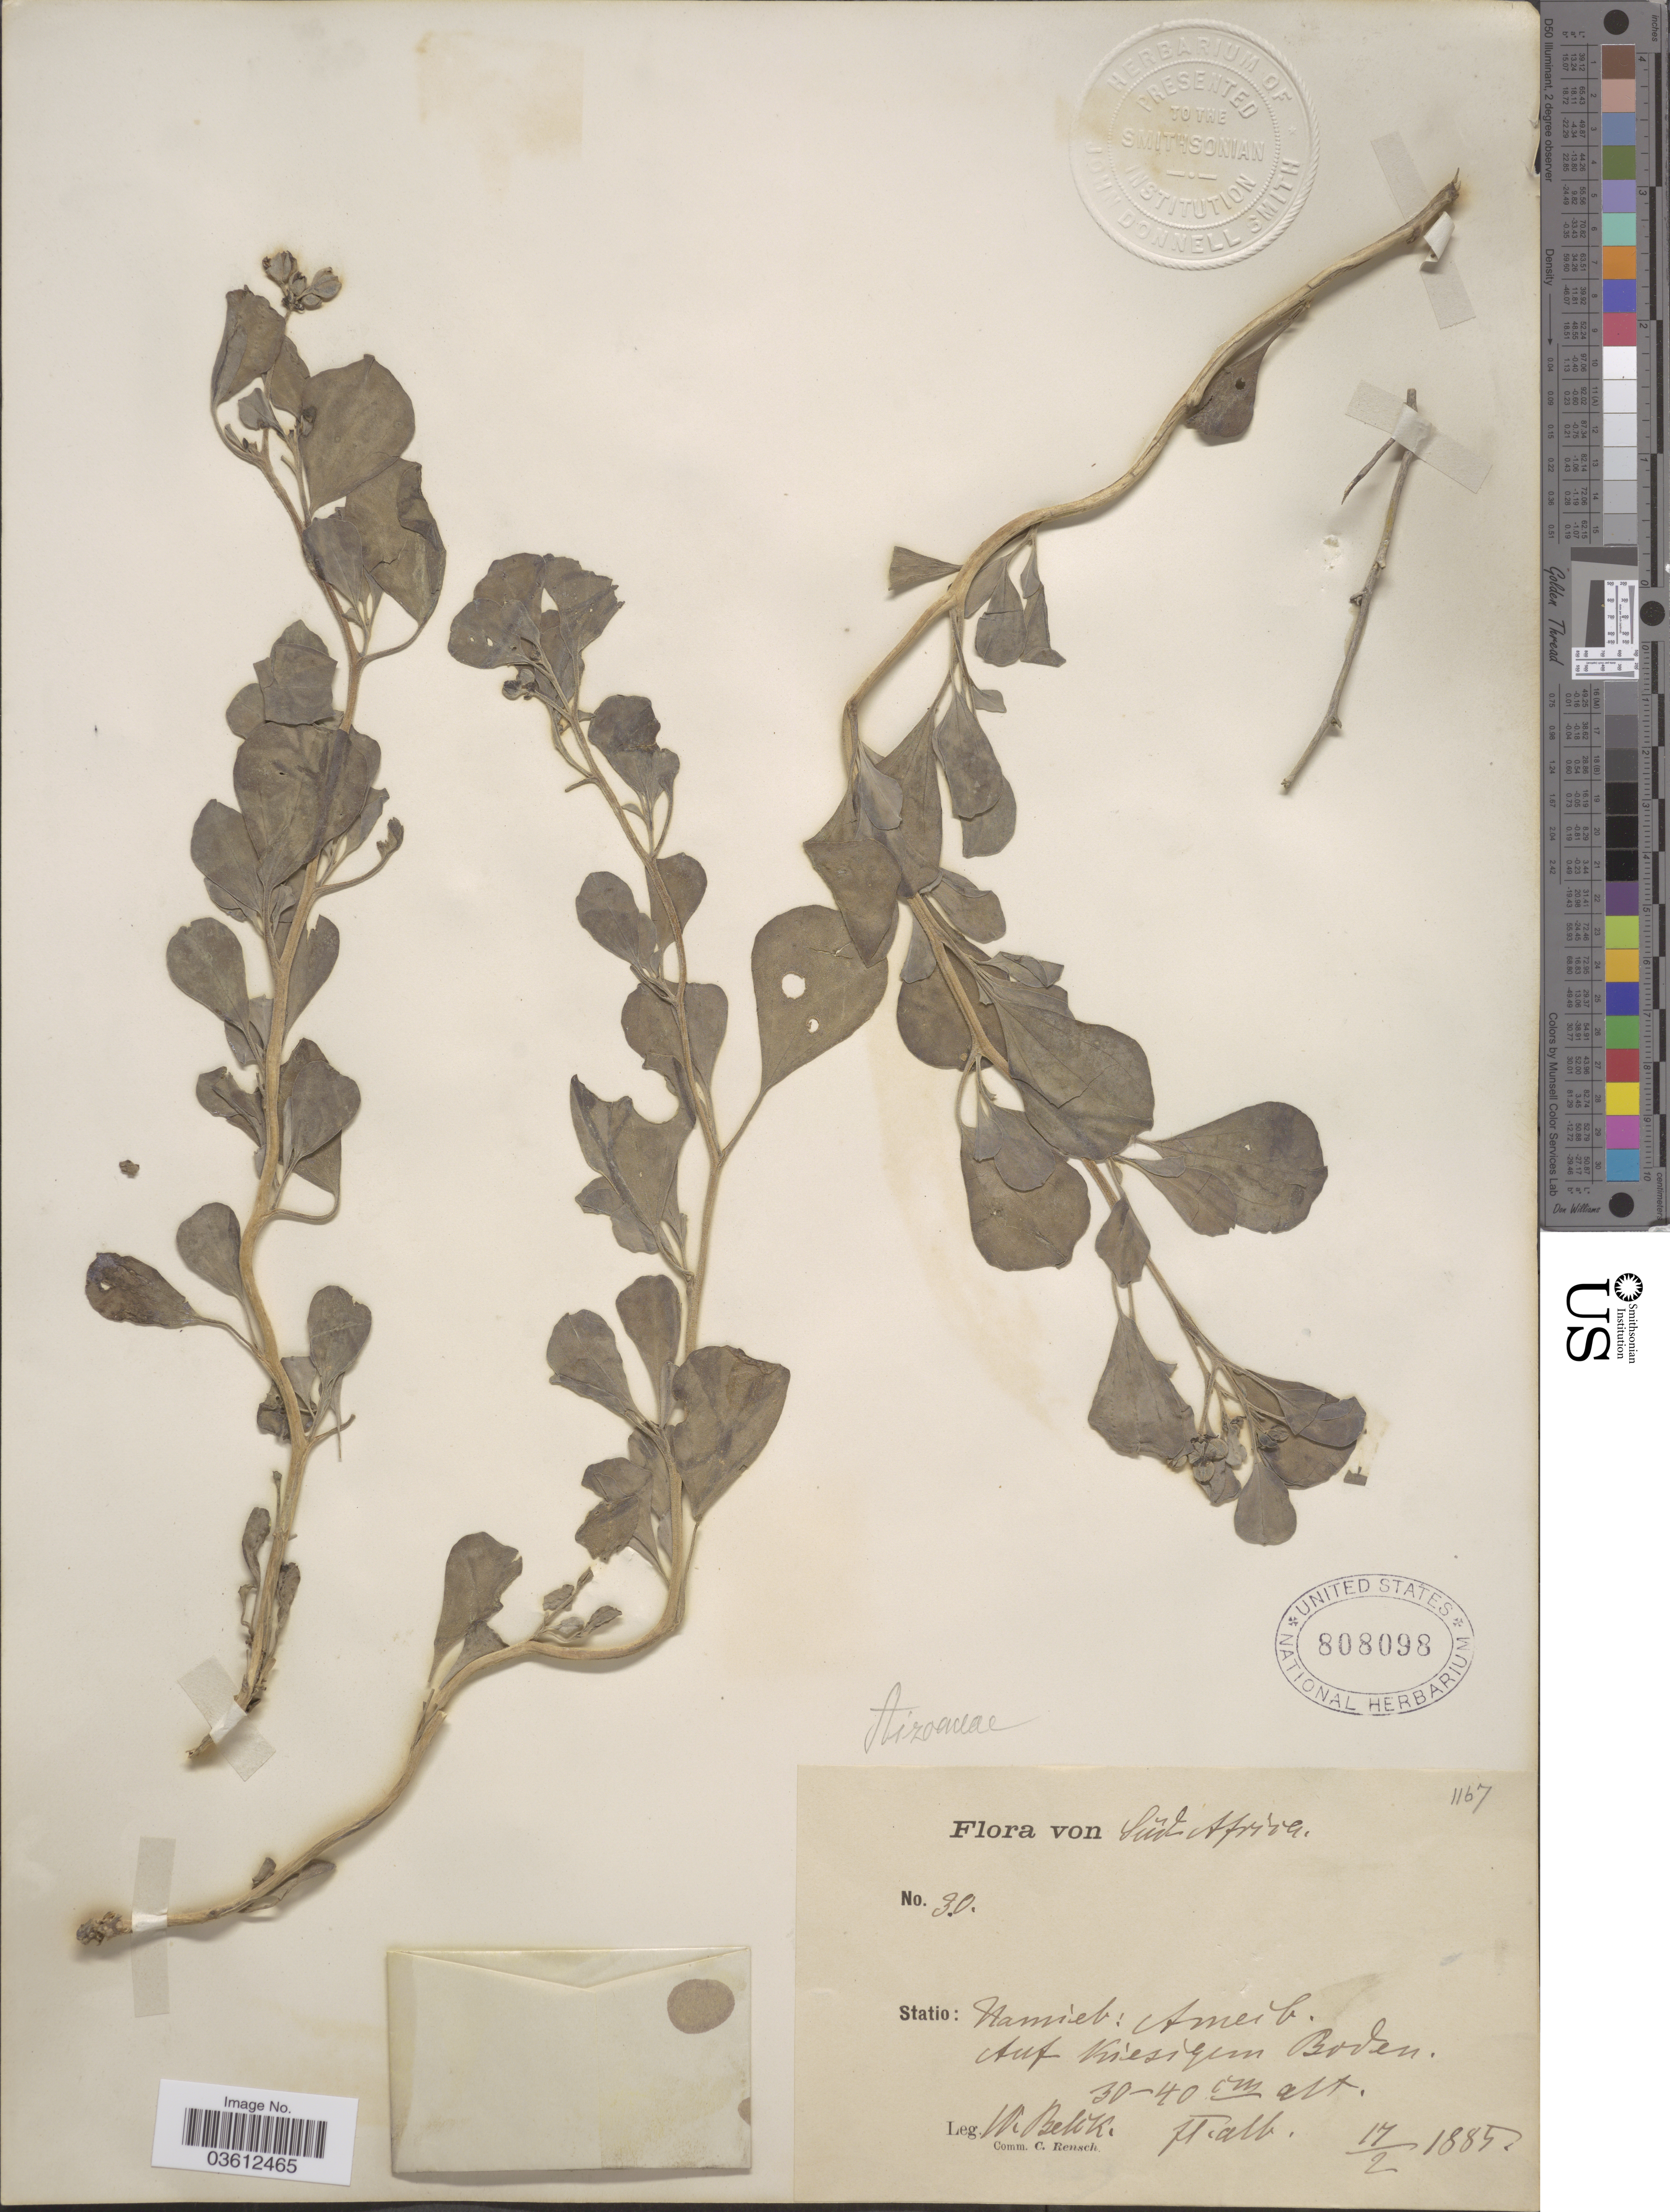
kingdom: Plantae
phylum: Tracheophyta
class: Magnoliopsida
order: Caryophyllales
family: Aizoaceae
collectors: W. Belik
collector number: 30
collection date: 1885-02-17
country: Namibia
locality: Süd Africa. Statio: Namieb: Ameib. Auf Kiesqum Boden.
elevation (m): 30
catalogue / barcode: US 808098